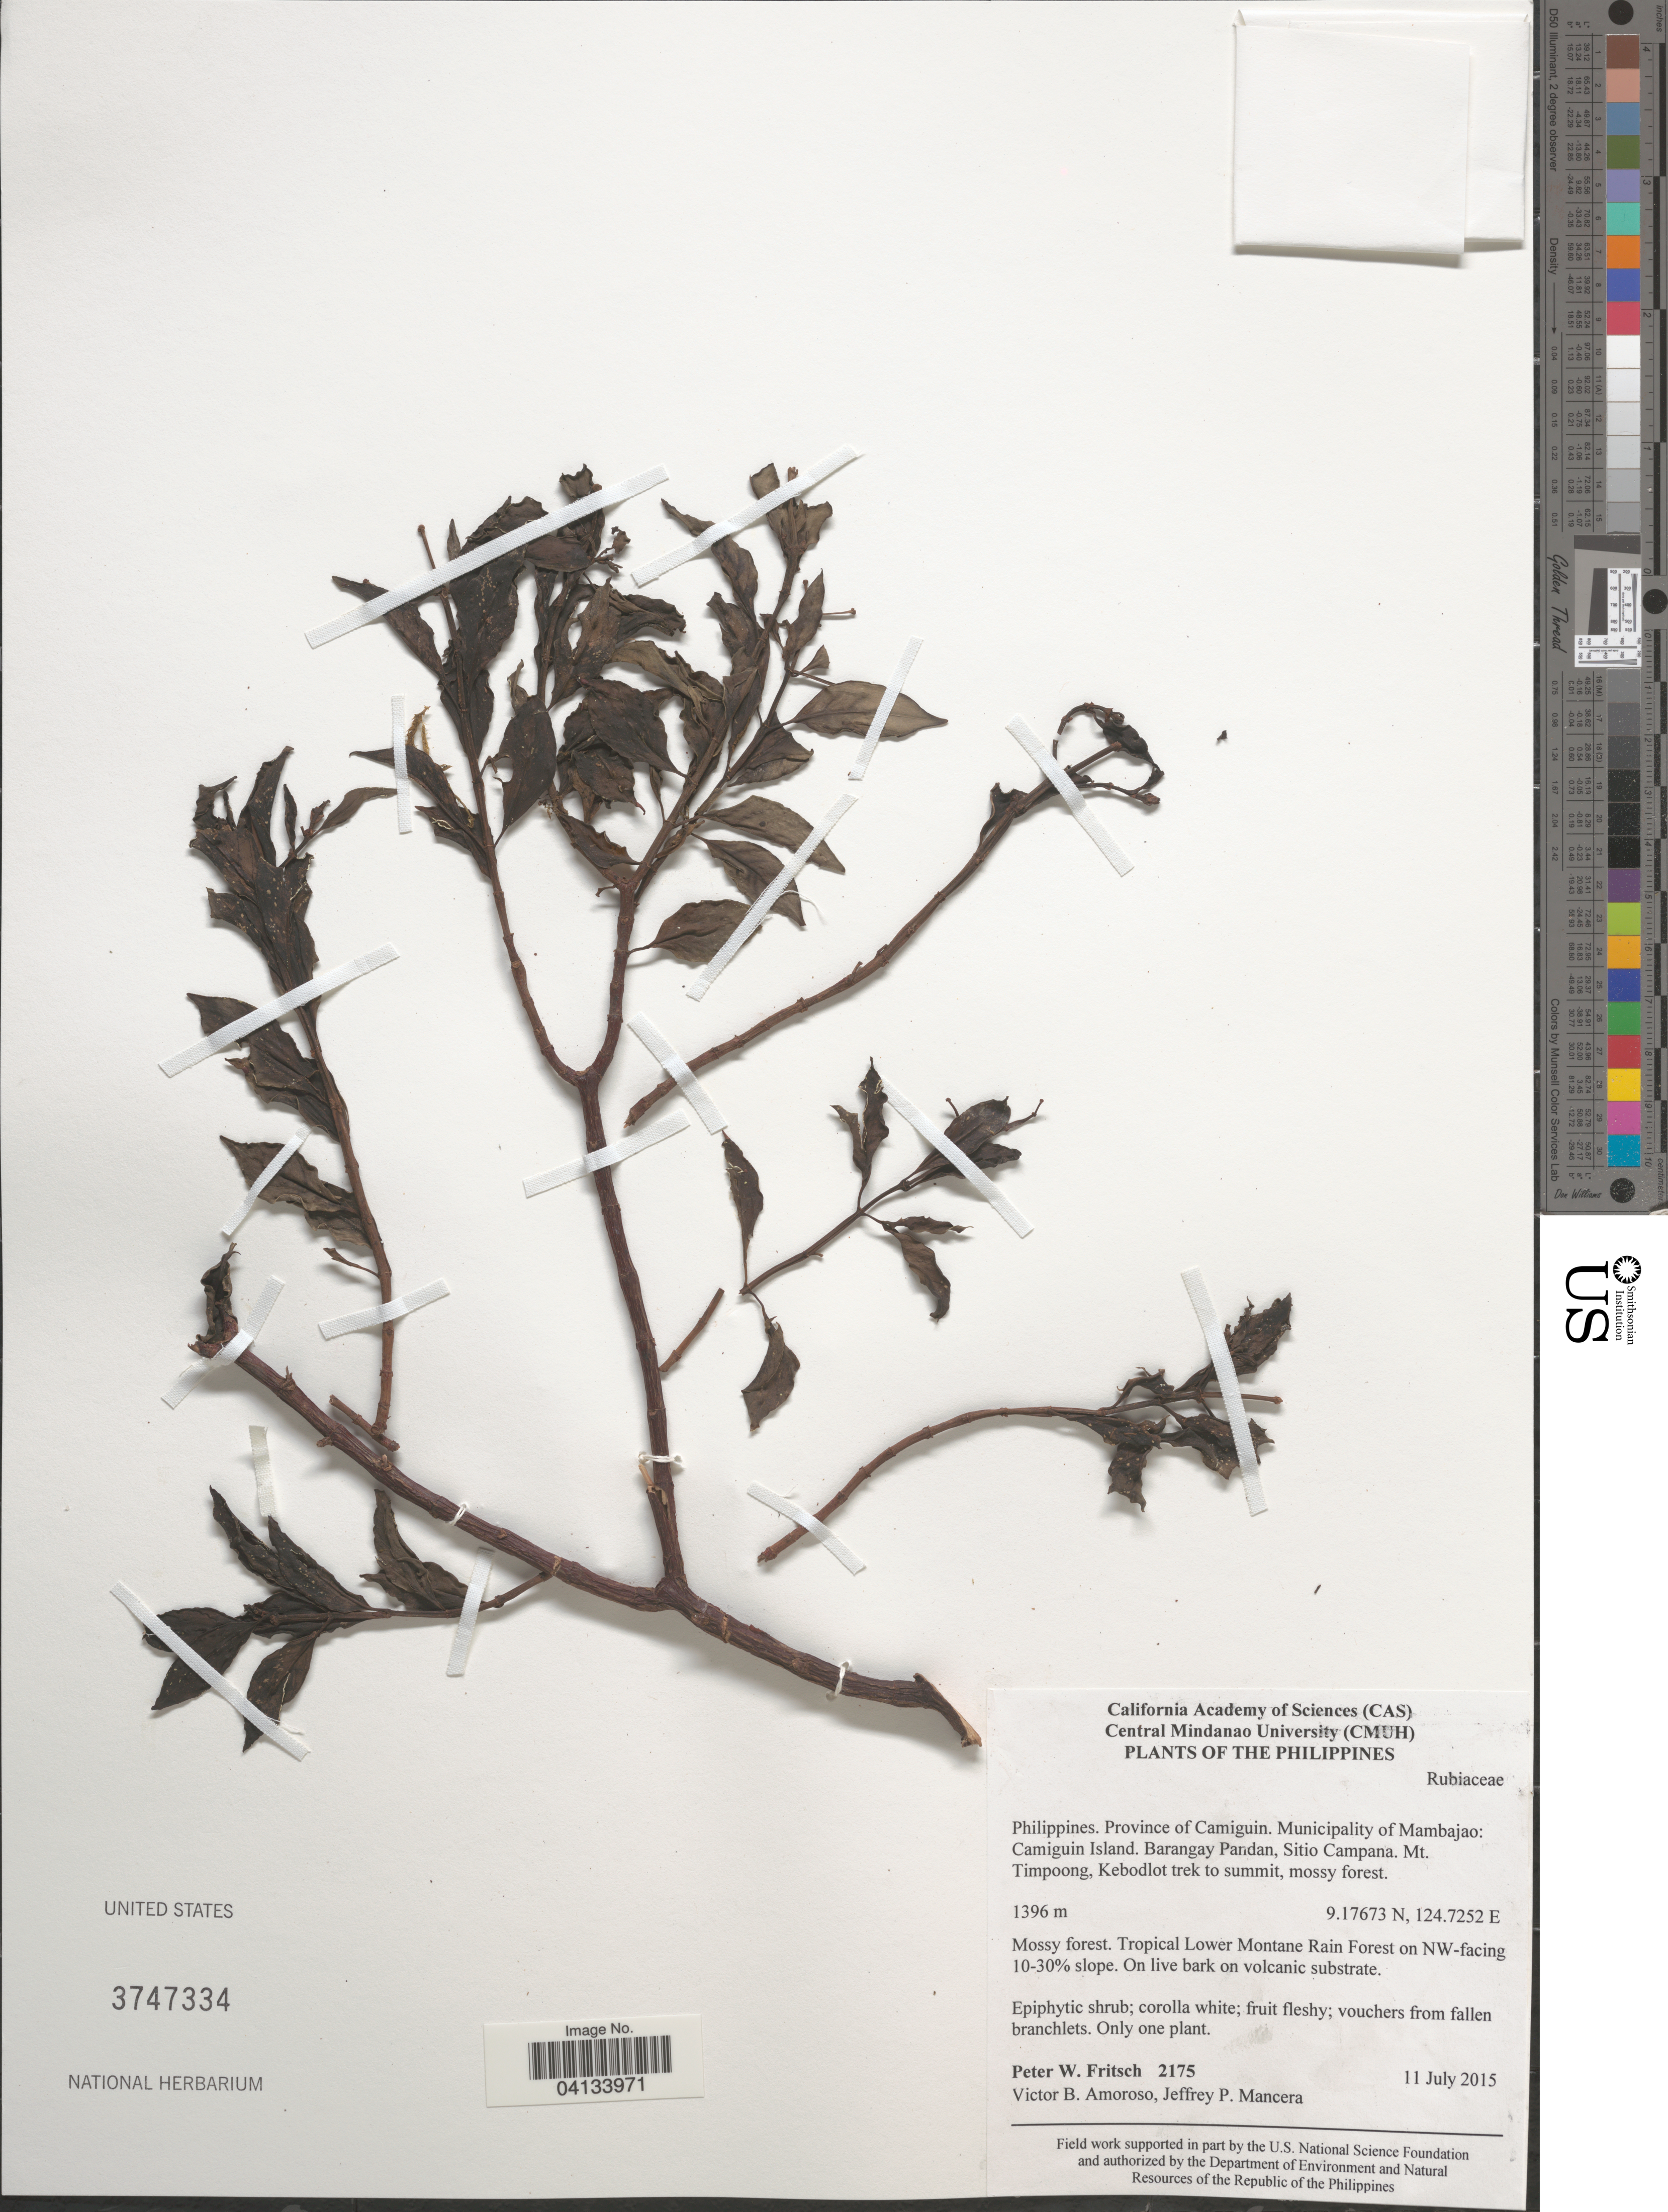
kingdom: Plantae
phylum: Tracheophyta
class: Magnoliopsida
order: Gentianales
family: Rubiaceae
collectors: P. W. Fritsch, V. Amoroso & J. Mancera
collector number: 2175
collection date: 2015-07-11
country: Philippines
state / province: Northern Mindanao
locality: Province of Camiguin. Municipality of Mambajao: Camiguin Island. Barangay Pandan, Sitio Campana. Mt. Timpoong, Kebodlot trek to summit. Tropical Lower Montane Rain Forest on NW-facing 10-30% slope.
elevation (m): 1396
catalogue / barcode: US 3747334